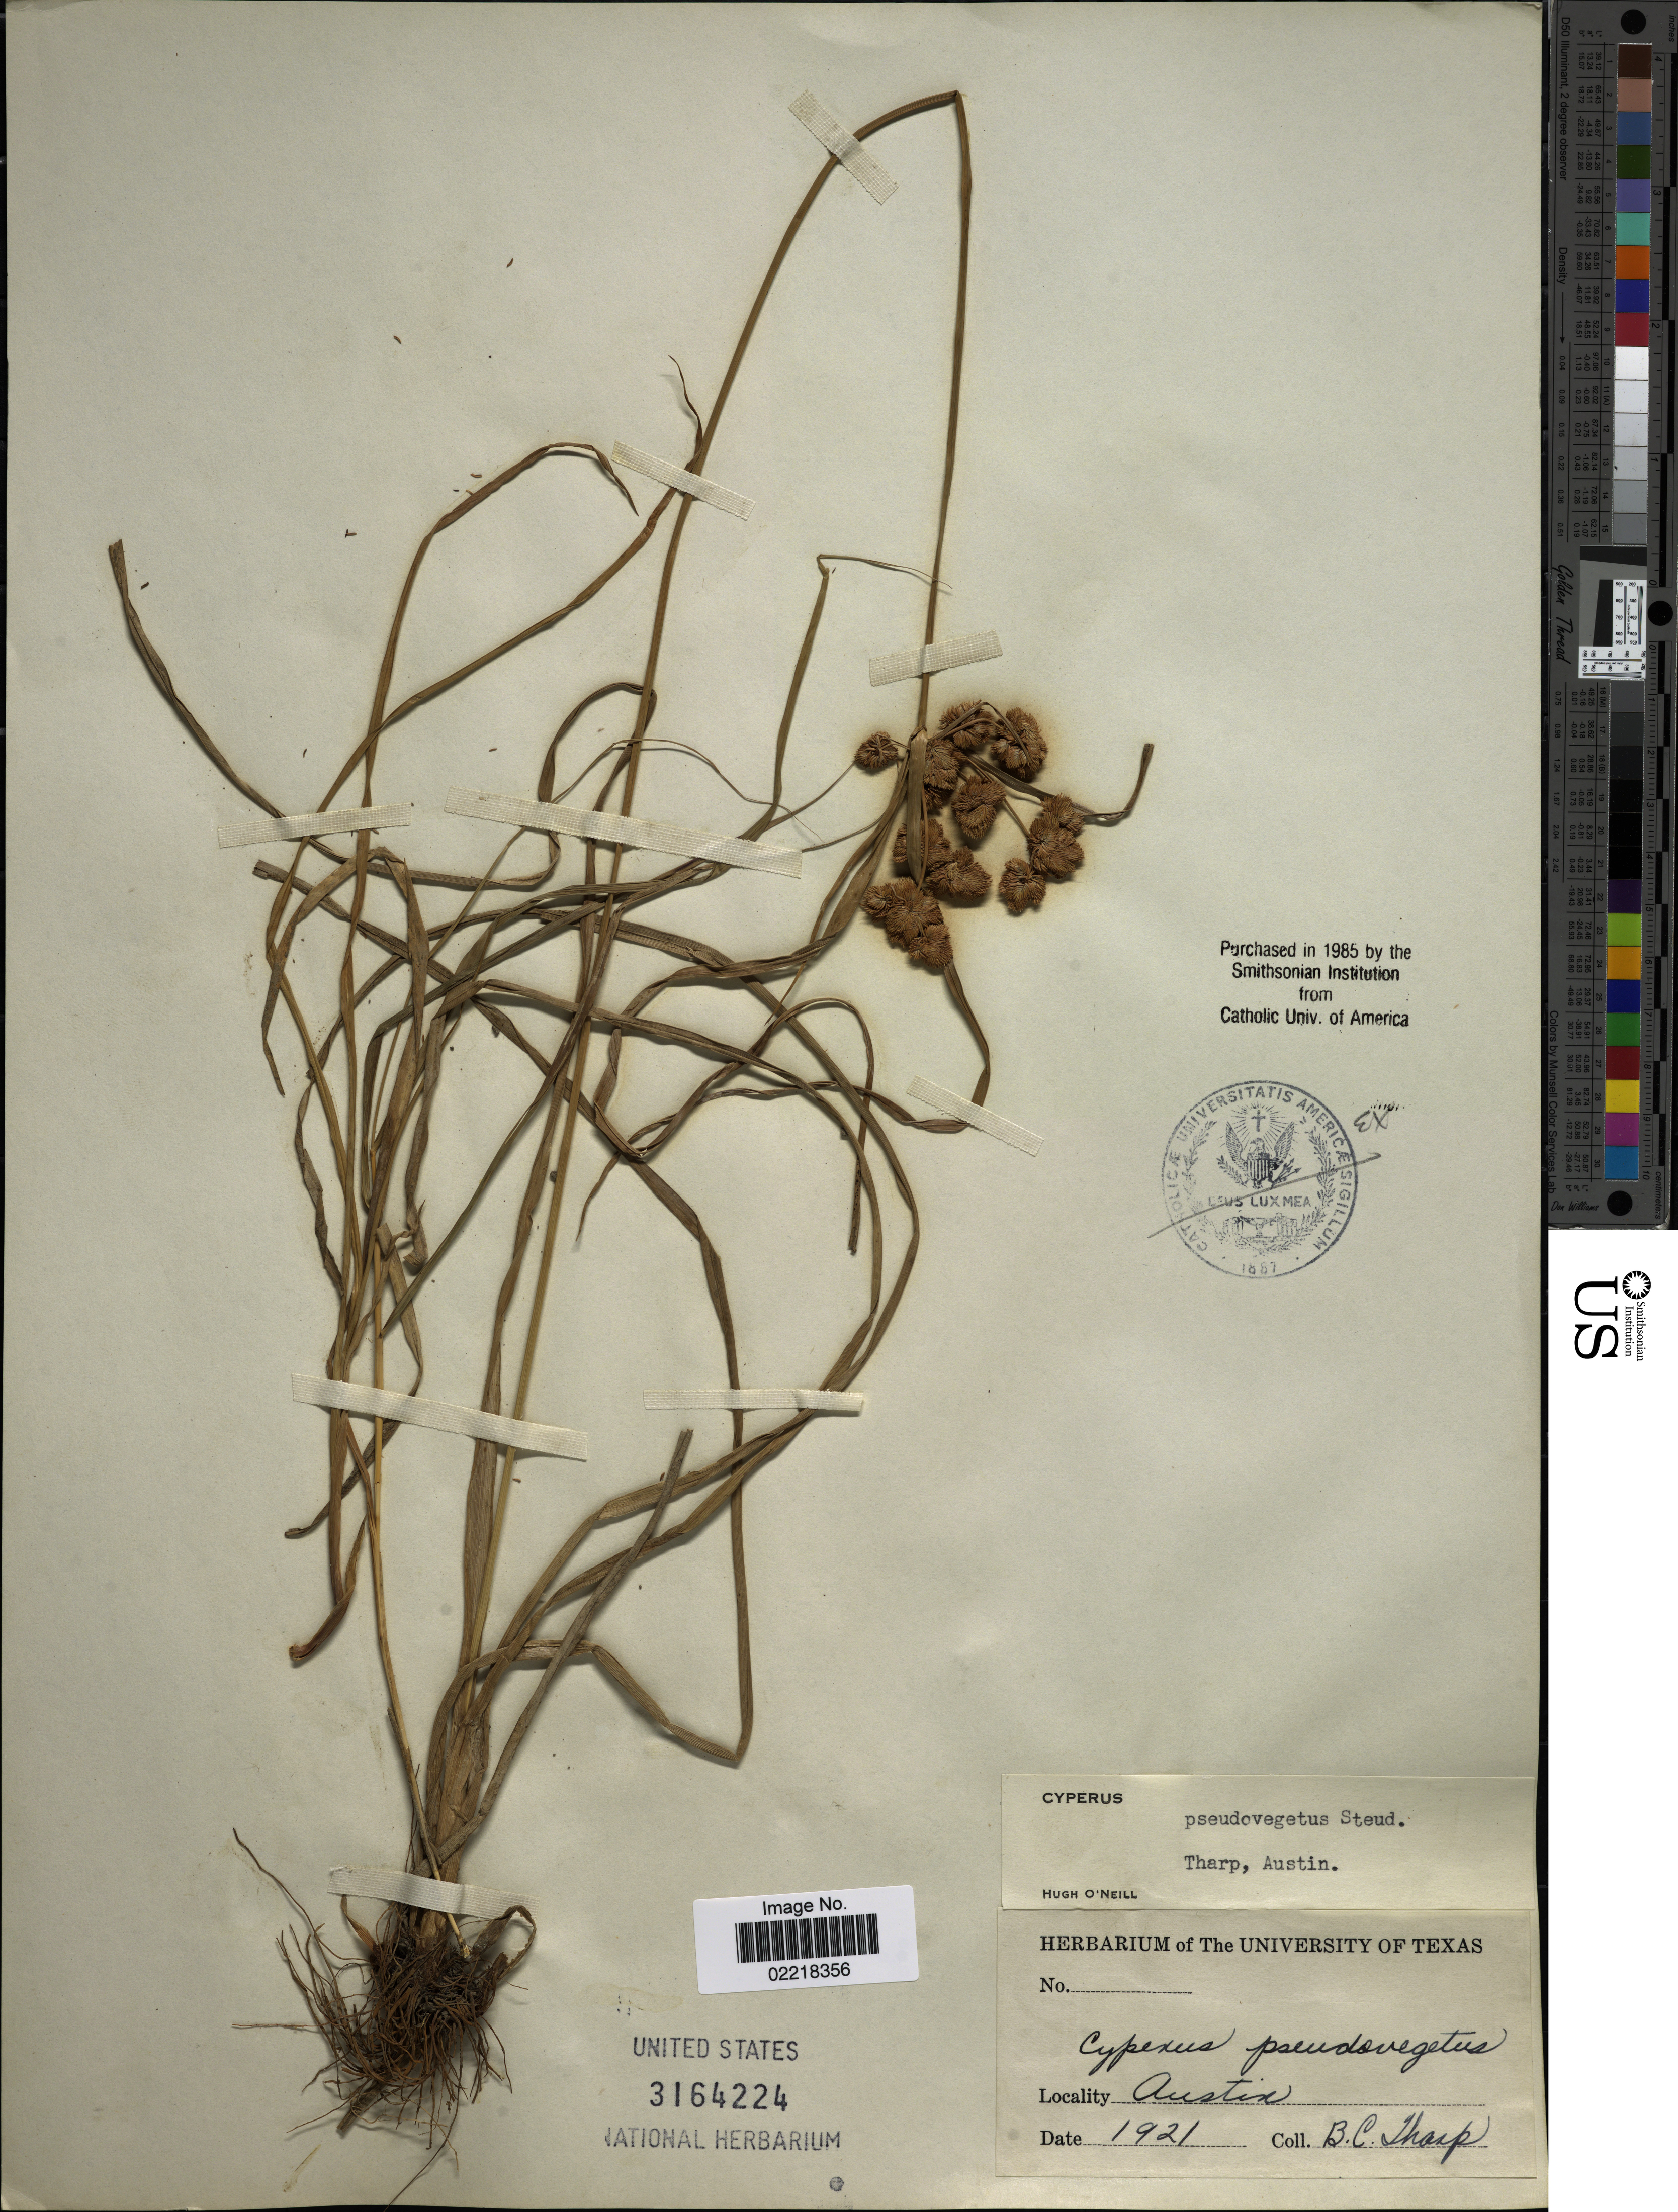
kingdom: Plantae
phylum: Tracheophyta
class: Liliopsida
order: Poales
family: Cyperaceae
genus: Cyperus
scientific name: Cyperus pseudovegetus Steud.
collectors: B. C. Tharp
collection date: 1921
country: United States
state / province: Texas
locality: Austin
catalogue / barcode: US 3164224